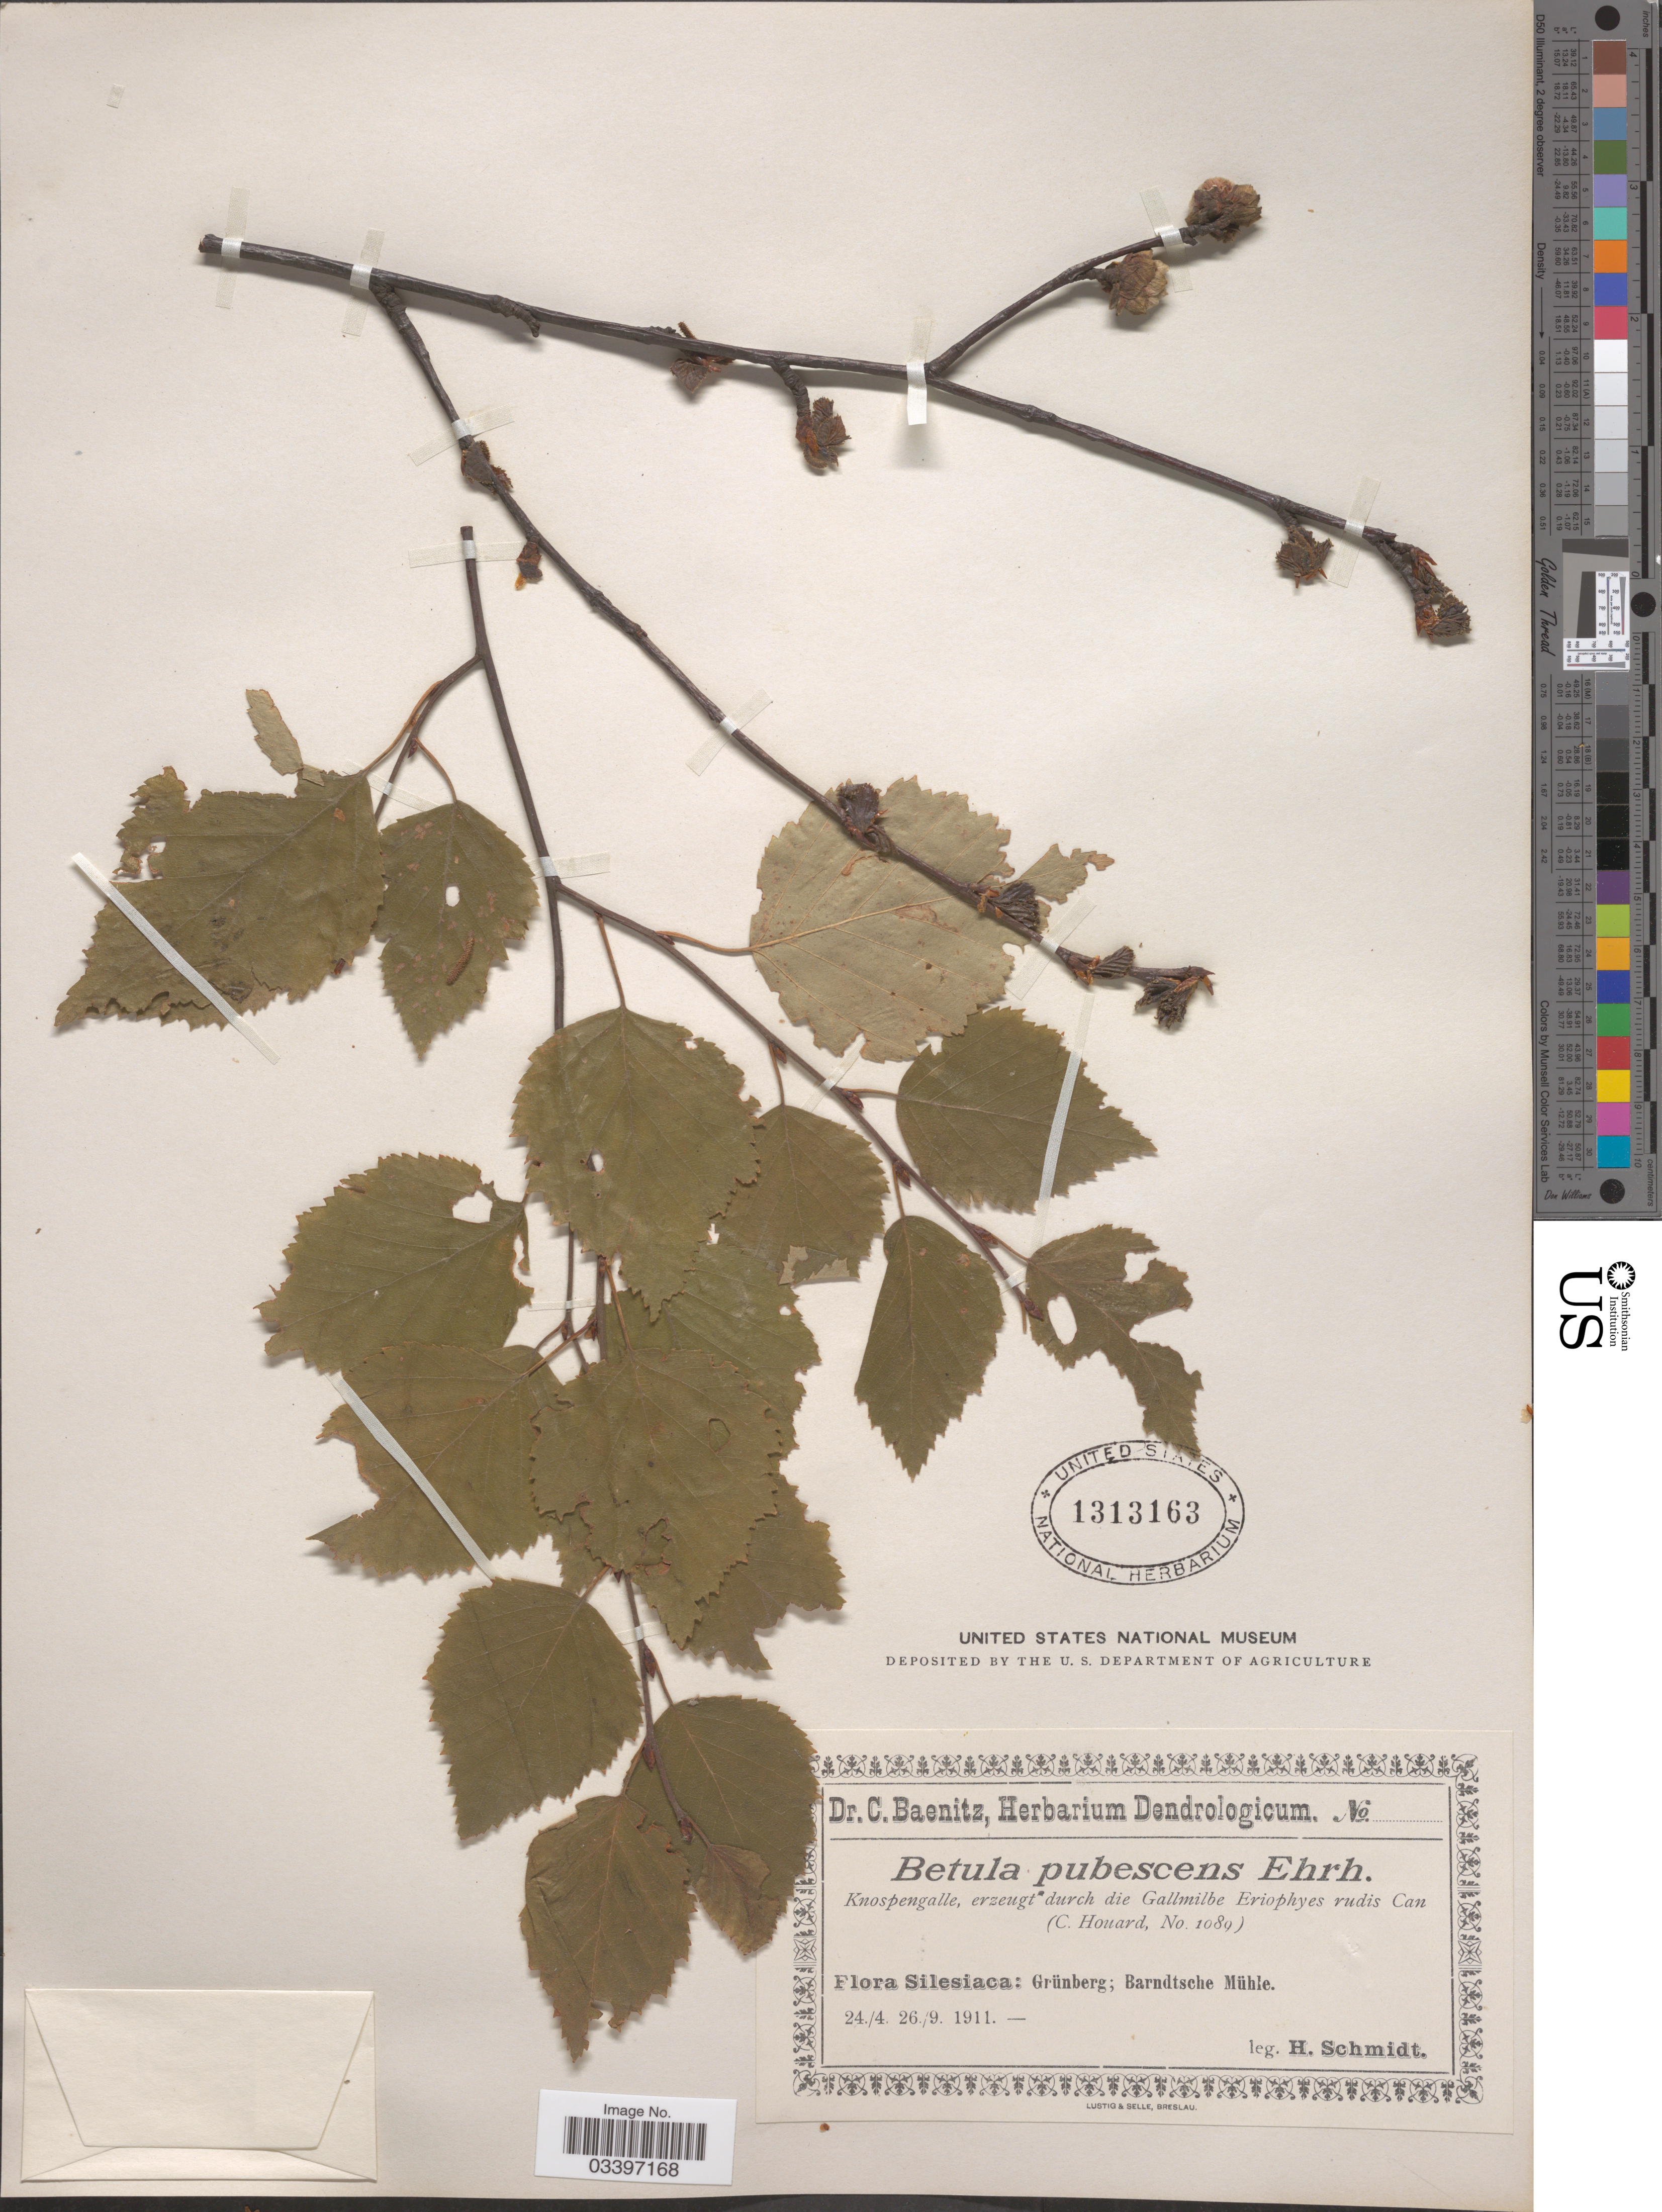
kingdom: Plantae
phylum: Tracheophyta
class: Magnoliopsida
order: Fagales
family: Betulaceae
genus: Betula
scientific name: Betula pubescens var. friesii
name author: (Larsson ex Hartm.) Nyman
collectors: H. Schmidt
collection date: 1911-04-24/1911-09-26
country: Poland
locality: Silesiaca: Grünberg; Barndtsche Mühle.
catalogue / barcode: US 1313163